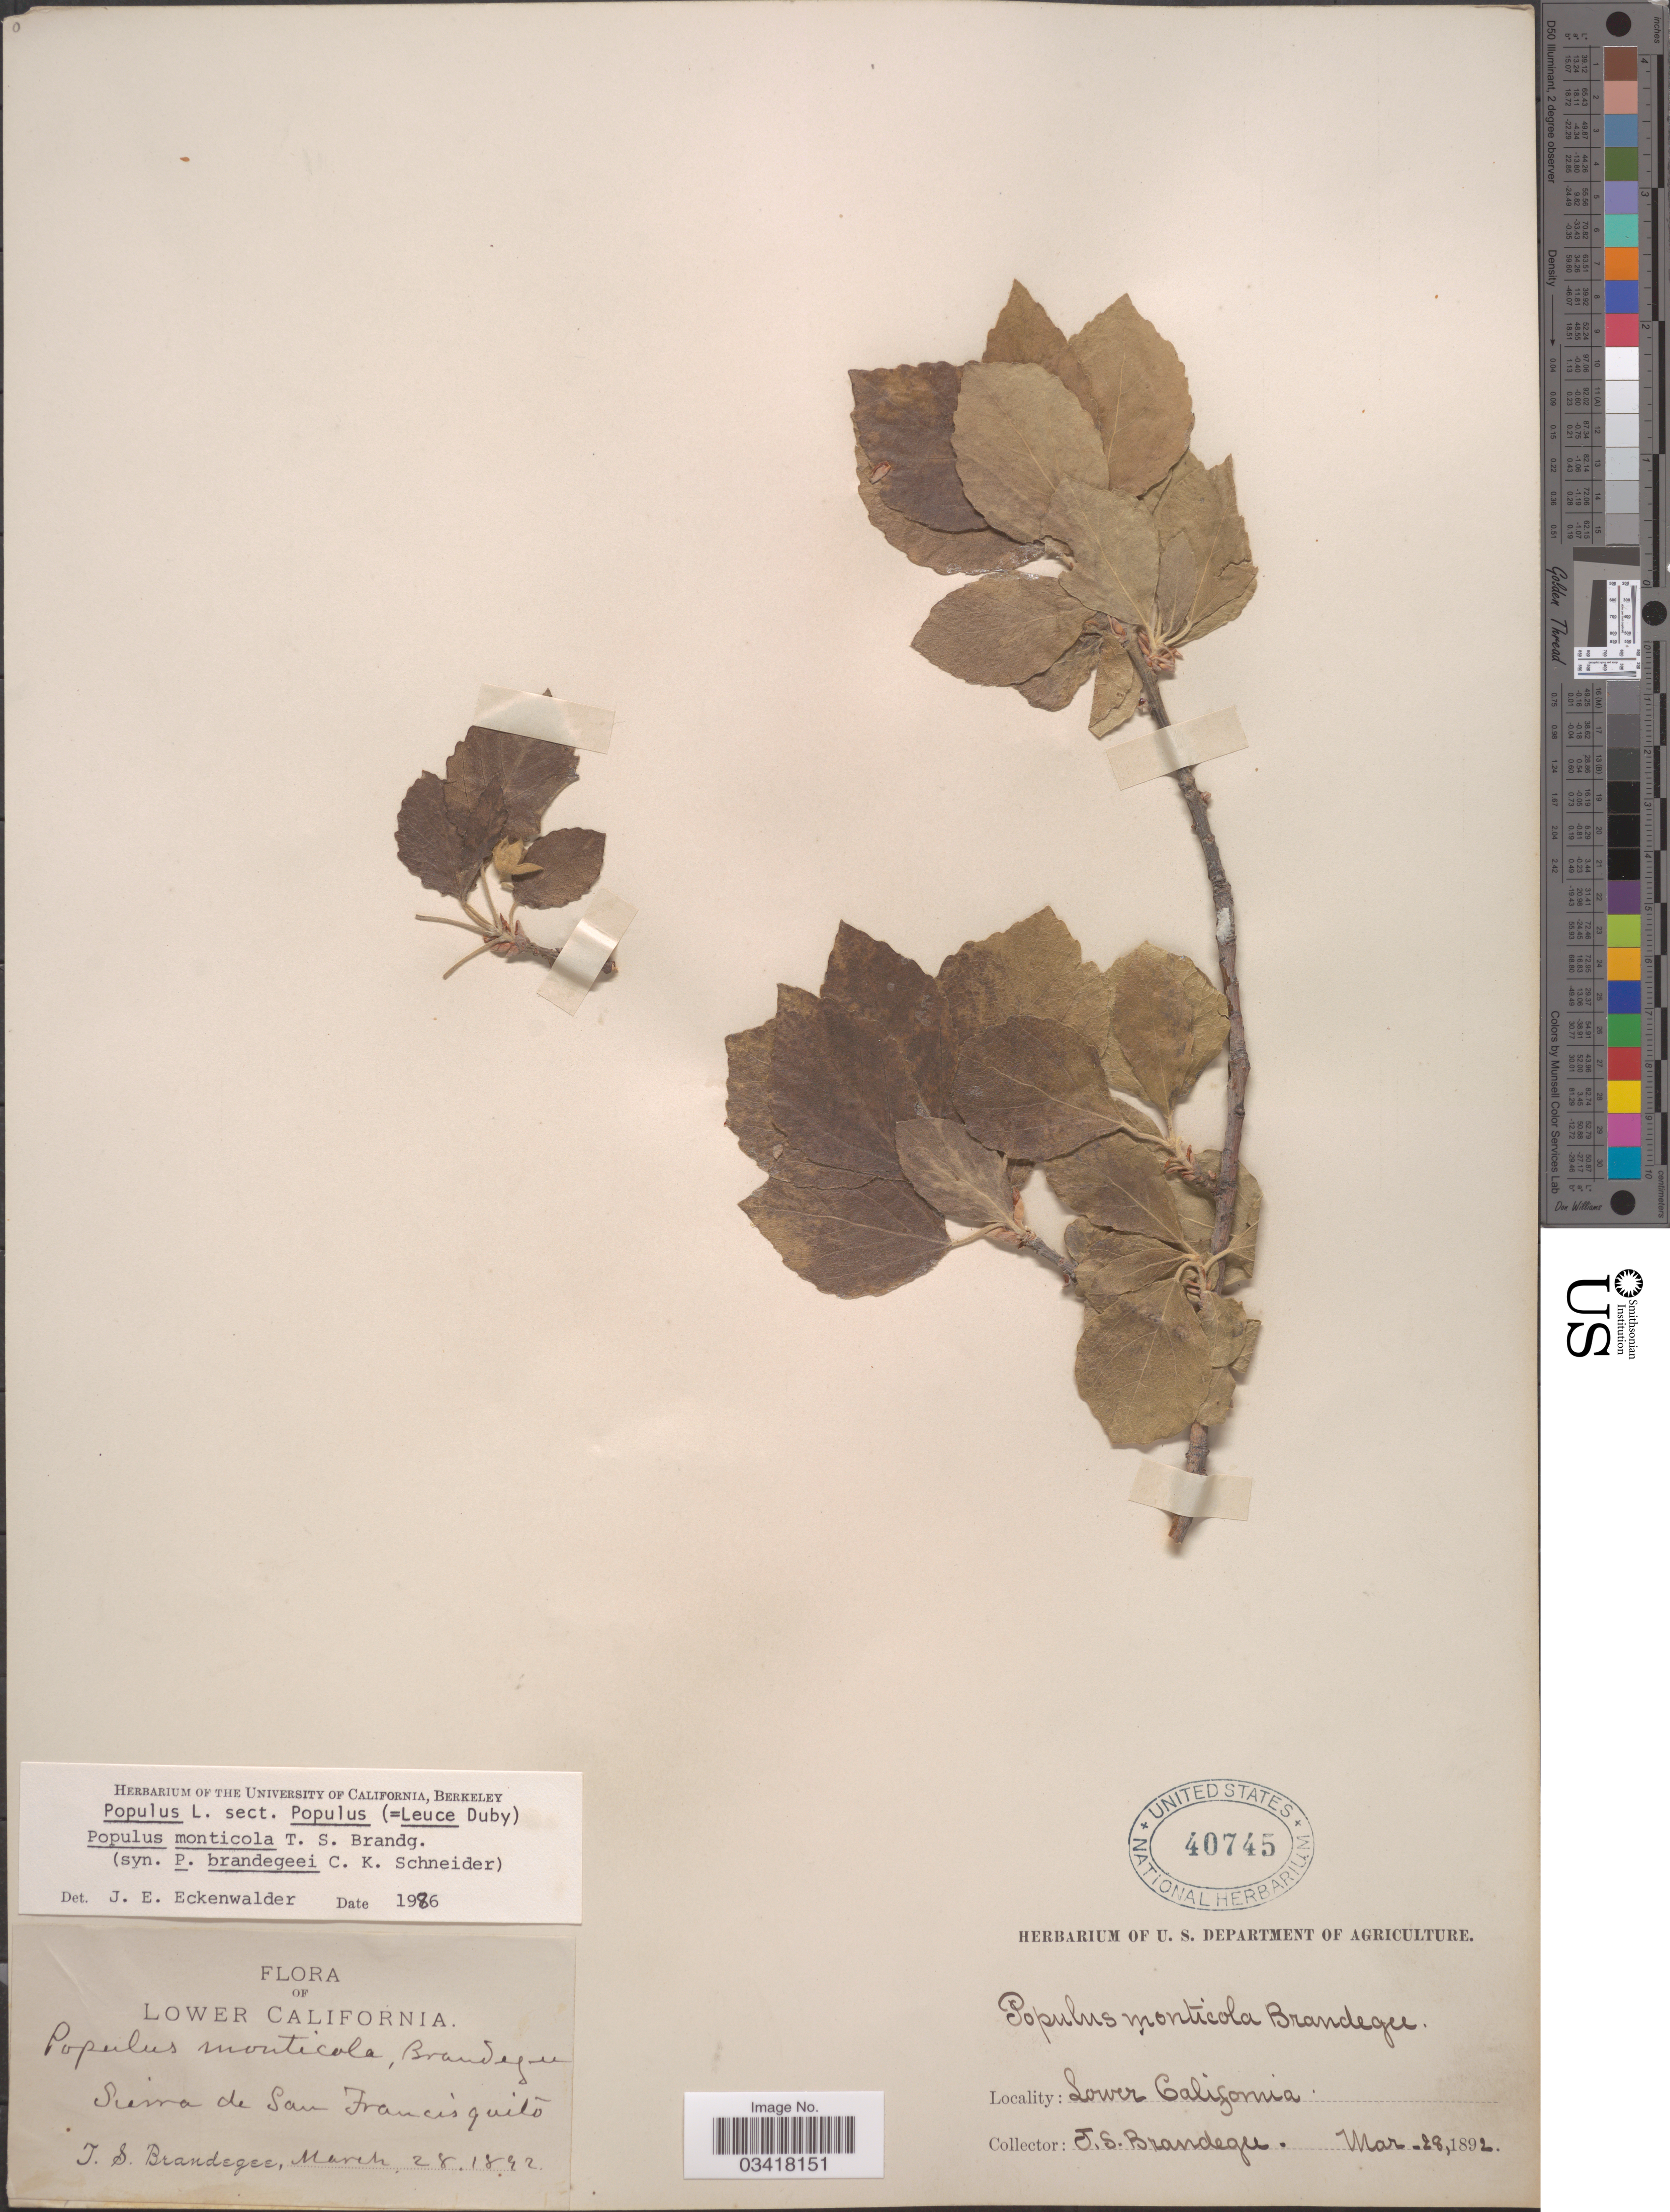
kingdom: Plantae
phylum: Tracheophyta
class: Magnoliopsida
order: Malpighiales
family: Salicaceae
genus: Populus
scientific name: Populus monticola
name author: Bebb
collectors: T. S. Brandegee (herbarium)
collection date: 1892-03-28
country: Mexico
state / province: Baja California Sur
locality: Lower California. Sierra de San Francisquito.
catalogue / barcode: US 40745